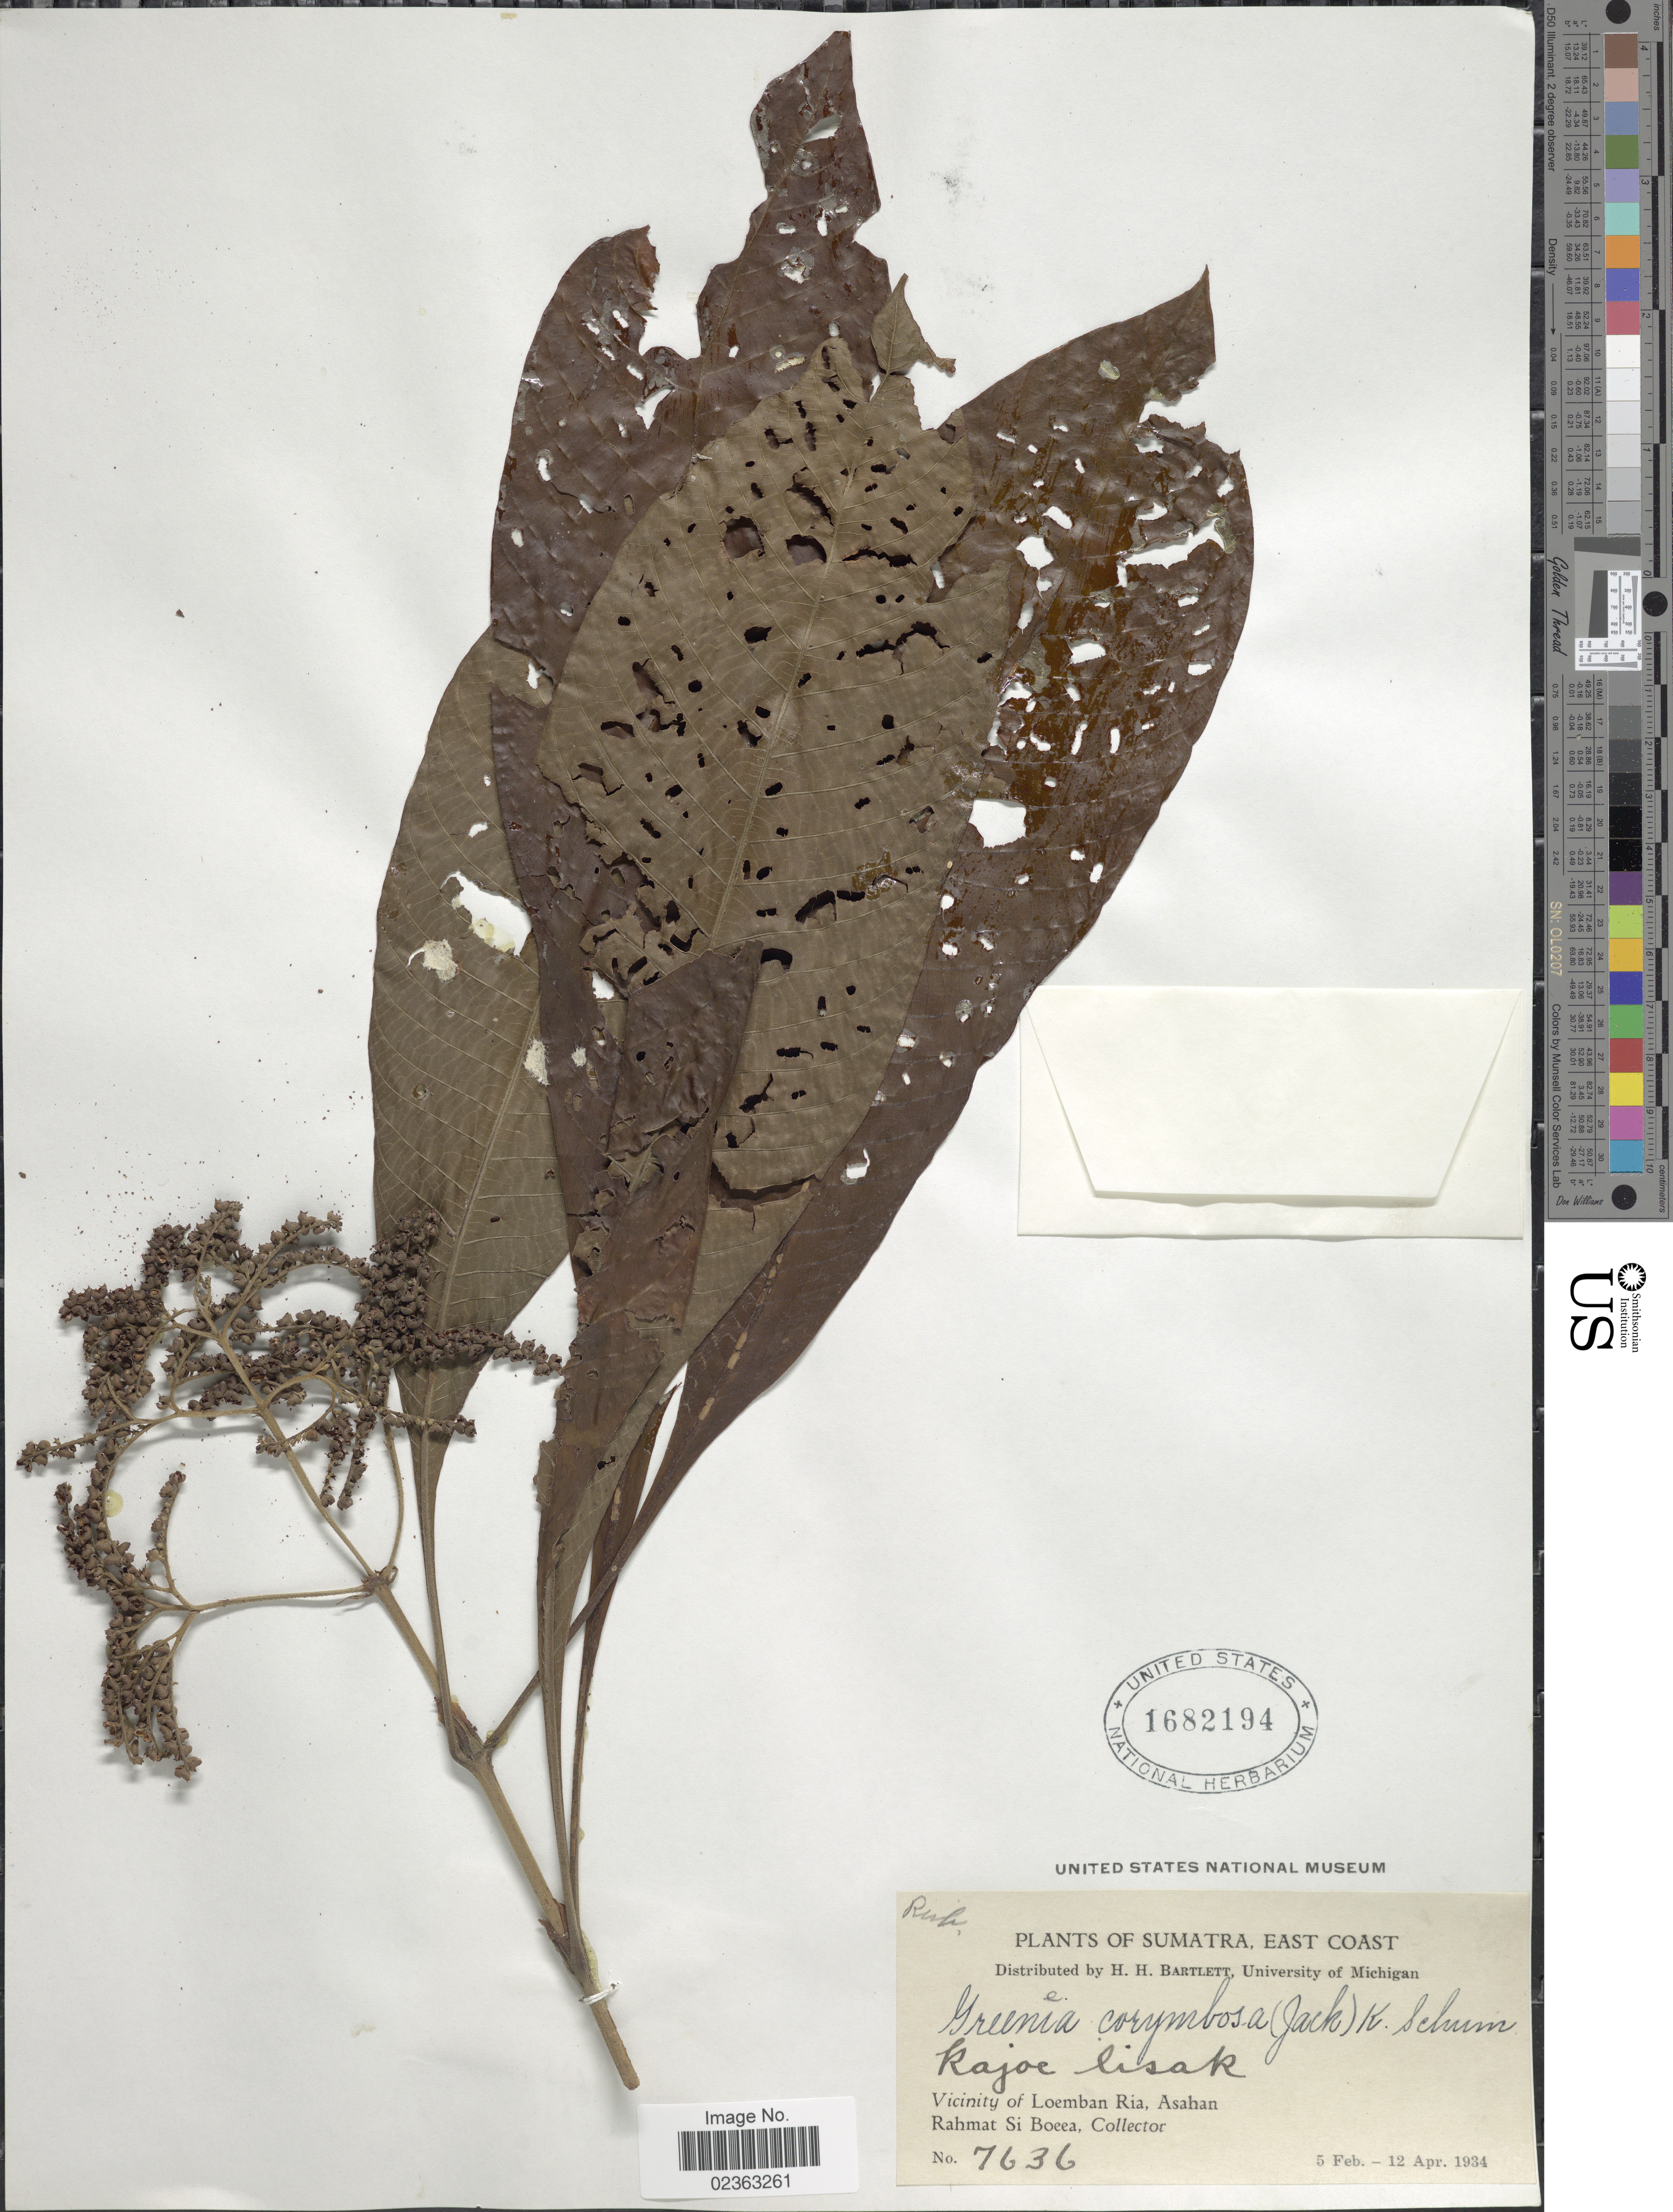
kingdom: Plantae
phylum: Tracheophyta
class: Magnoliopsida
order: Gentianales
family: Rubiaceae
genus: Greenea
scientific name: Greenea corymbosa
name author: (Jack) Voigt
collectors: Rahmat Si Boeea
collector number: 7636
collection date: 1934-02-05/1934-04-12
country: Indonesia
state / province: Sumatra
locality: East Coast, vicinity of Loemban Ria, Asahan, Kajoe lisak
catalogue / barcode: US 1682194